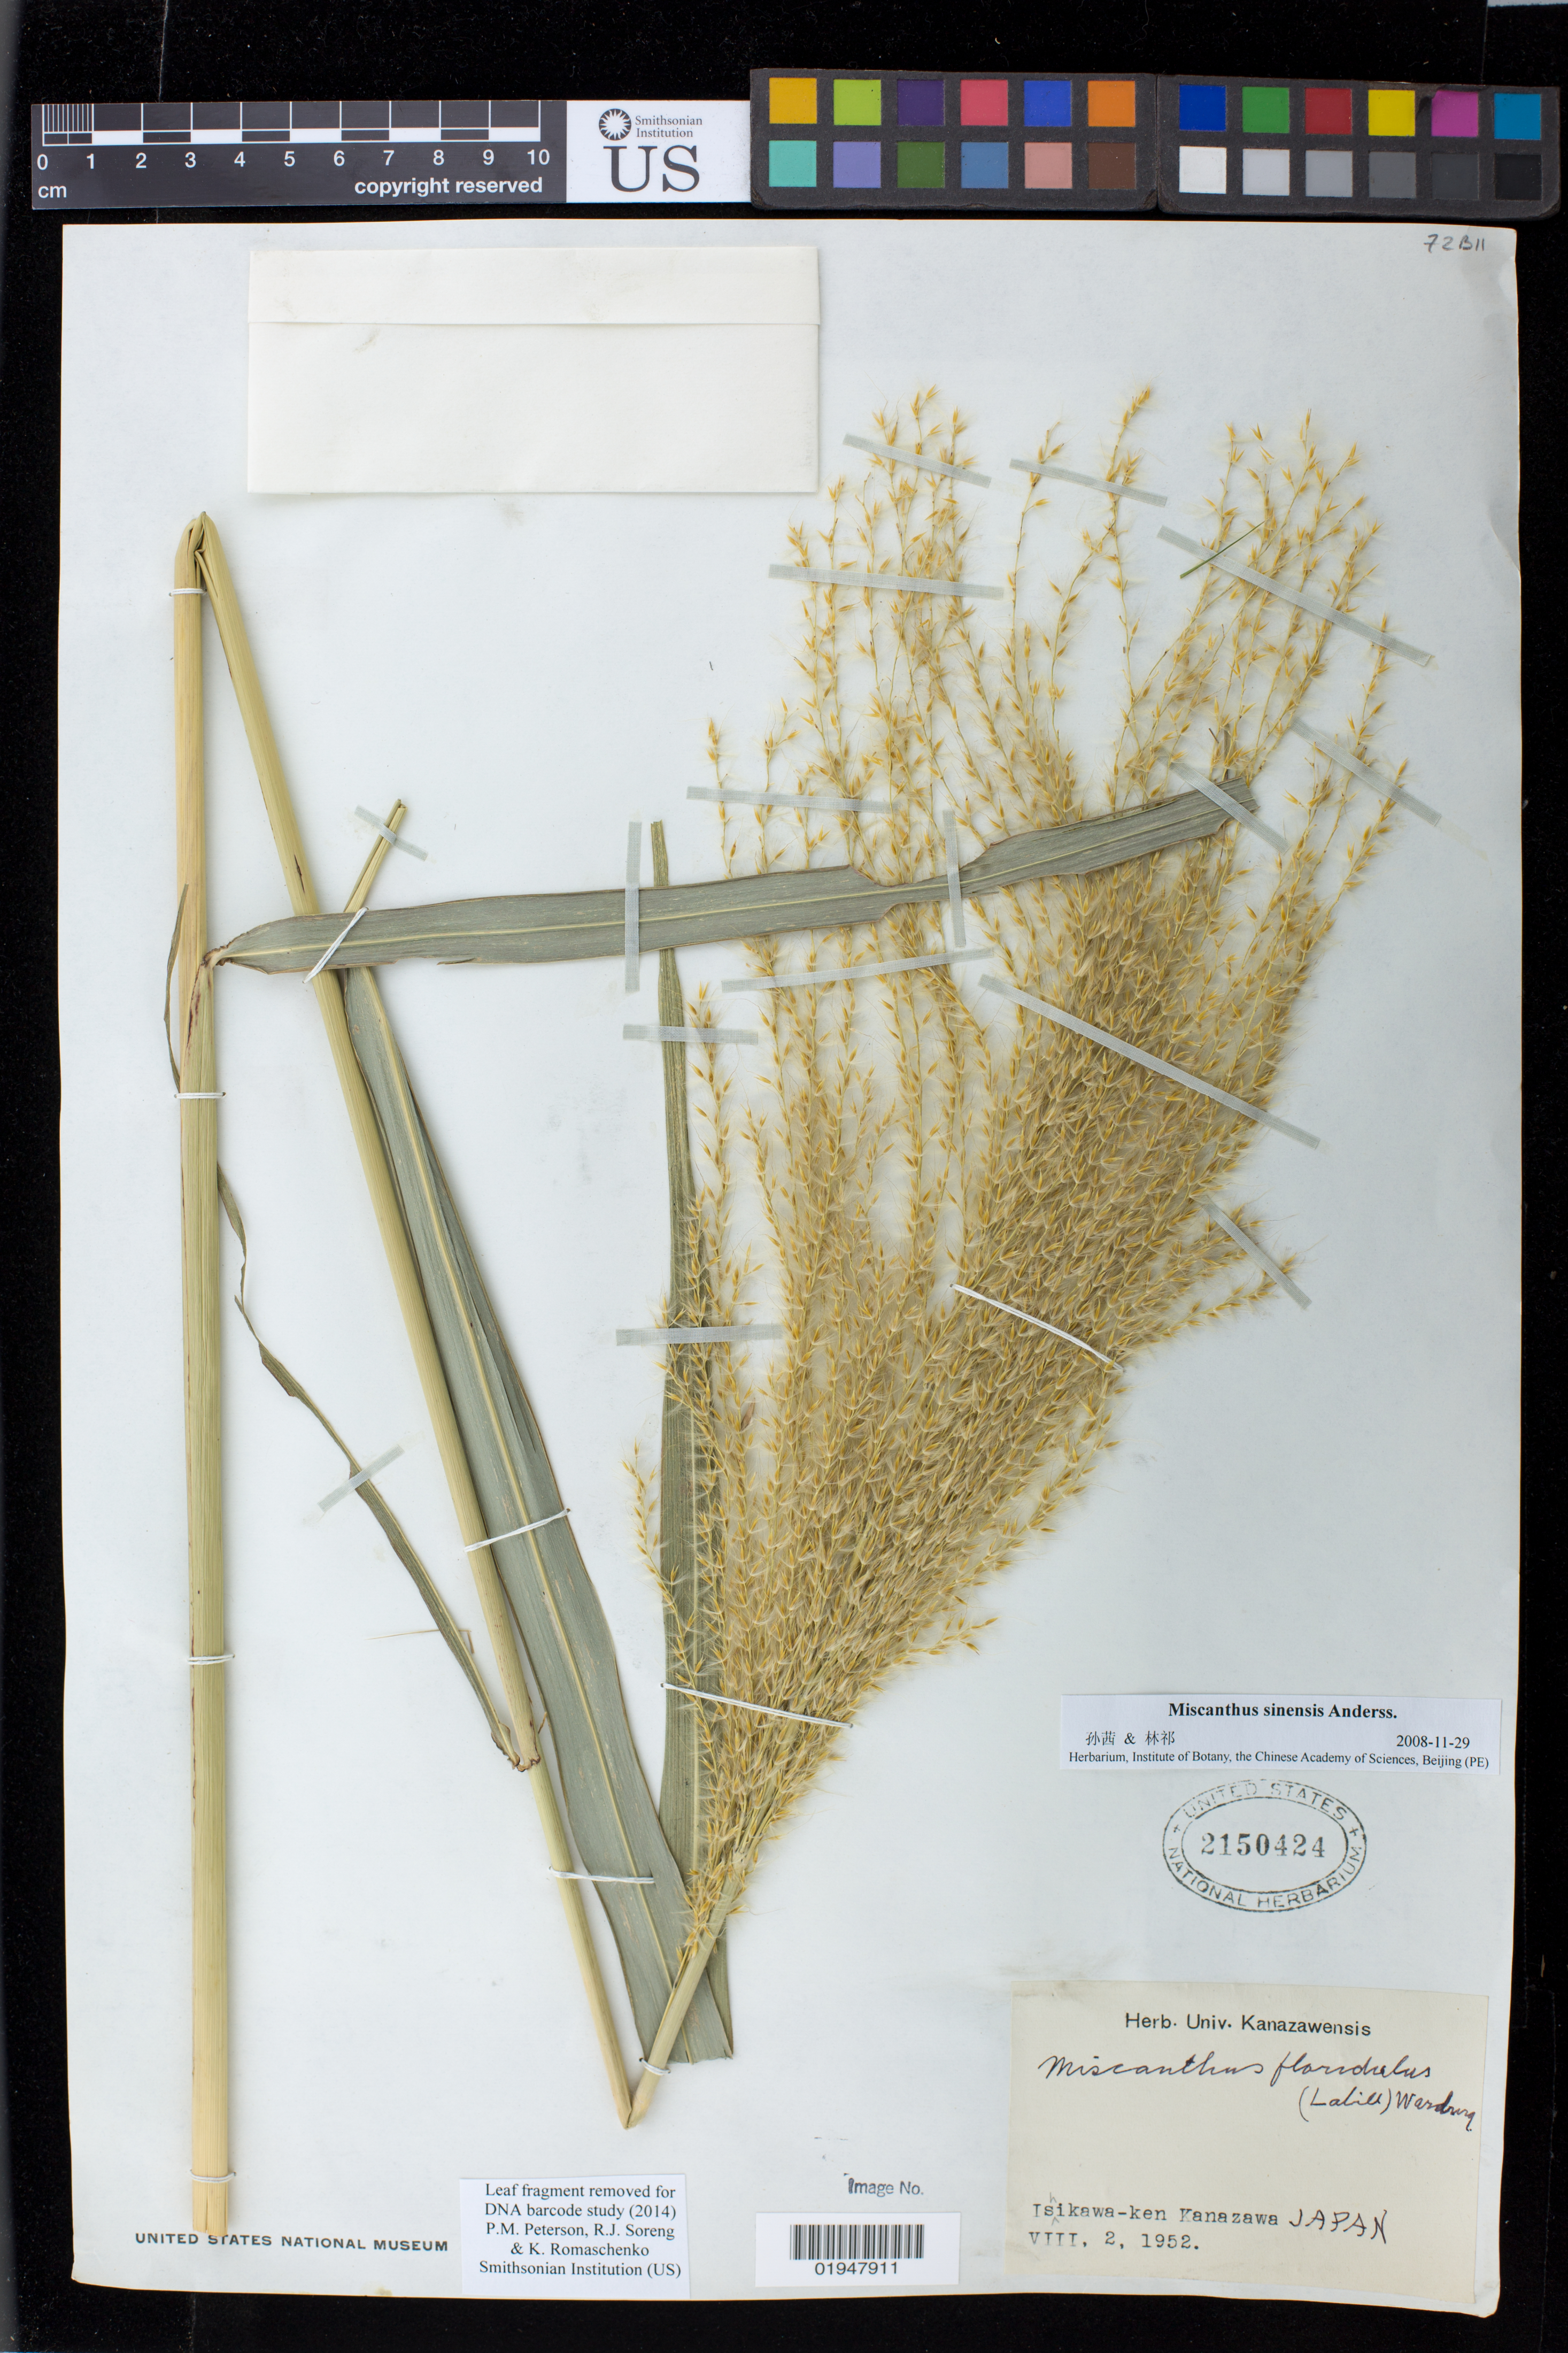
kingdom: Plantae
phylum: Tracheophyta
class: Liliopsida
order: Poales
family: Poaceae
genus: Miscanthus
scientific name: Miscanthus sinensis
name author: Andersson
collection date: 1952-08-02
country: Japan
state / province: Isikawa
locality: Kanazawa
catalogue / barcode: US 2150424